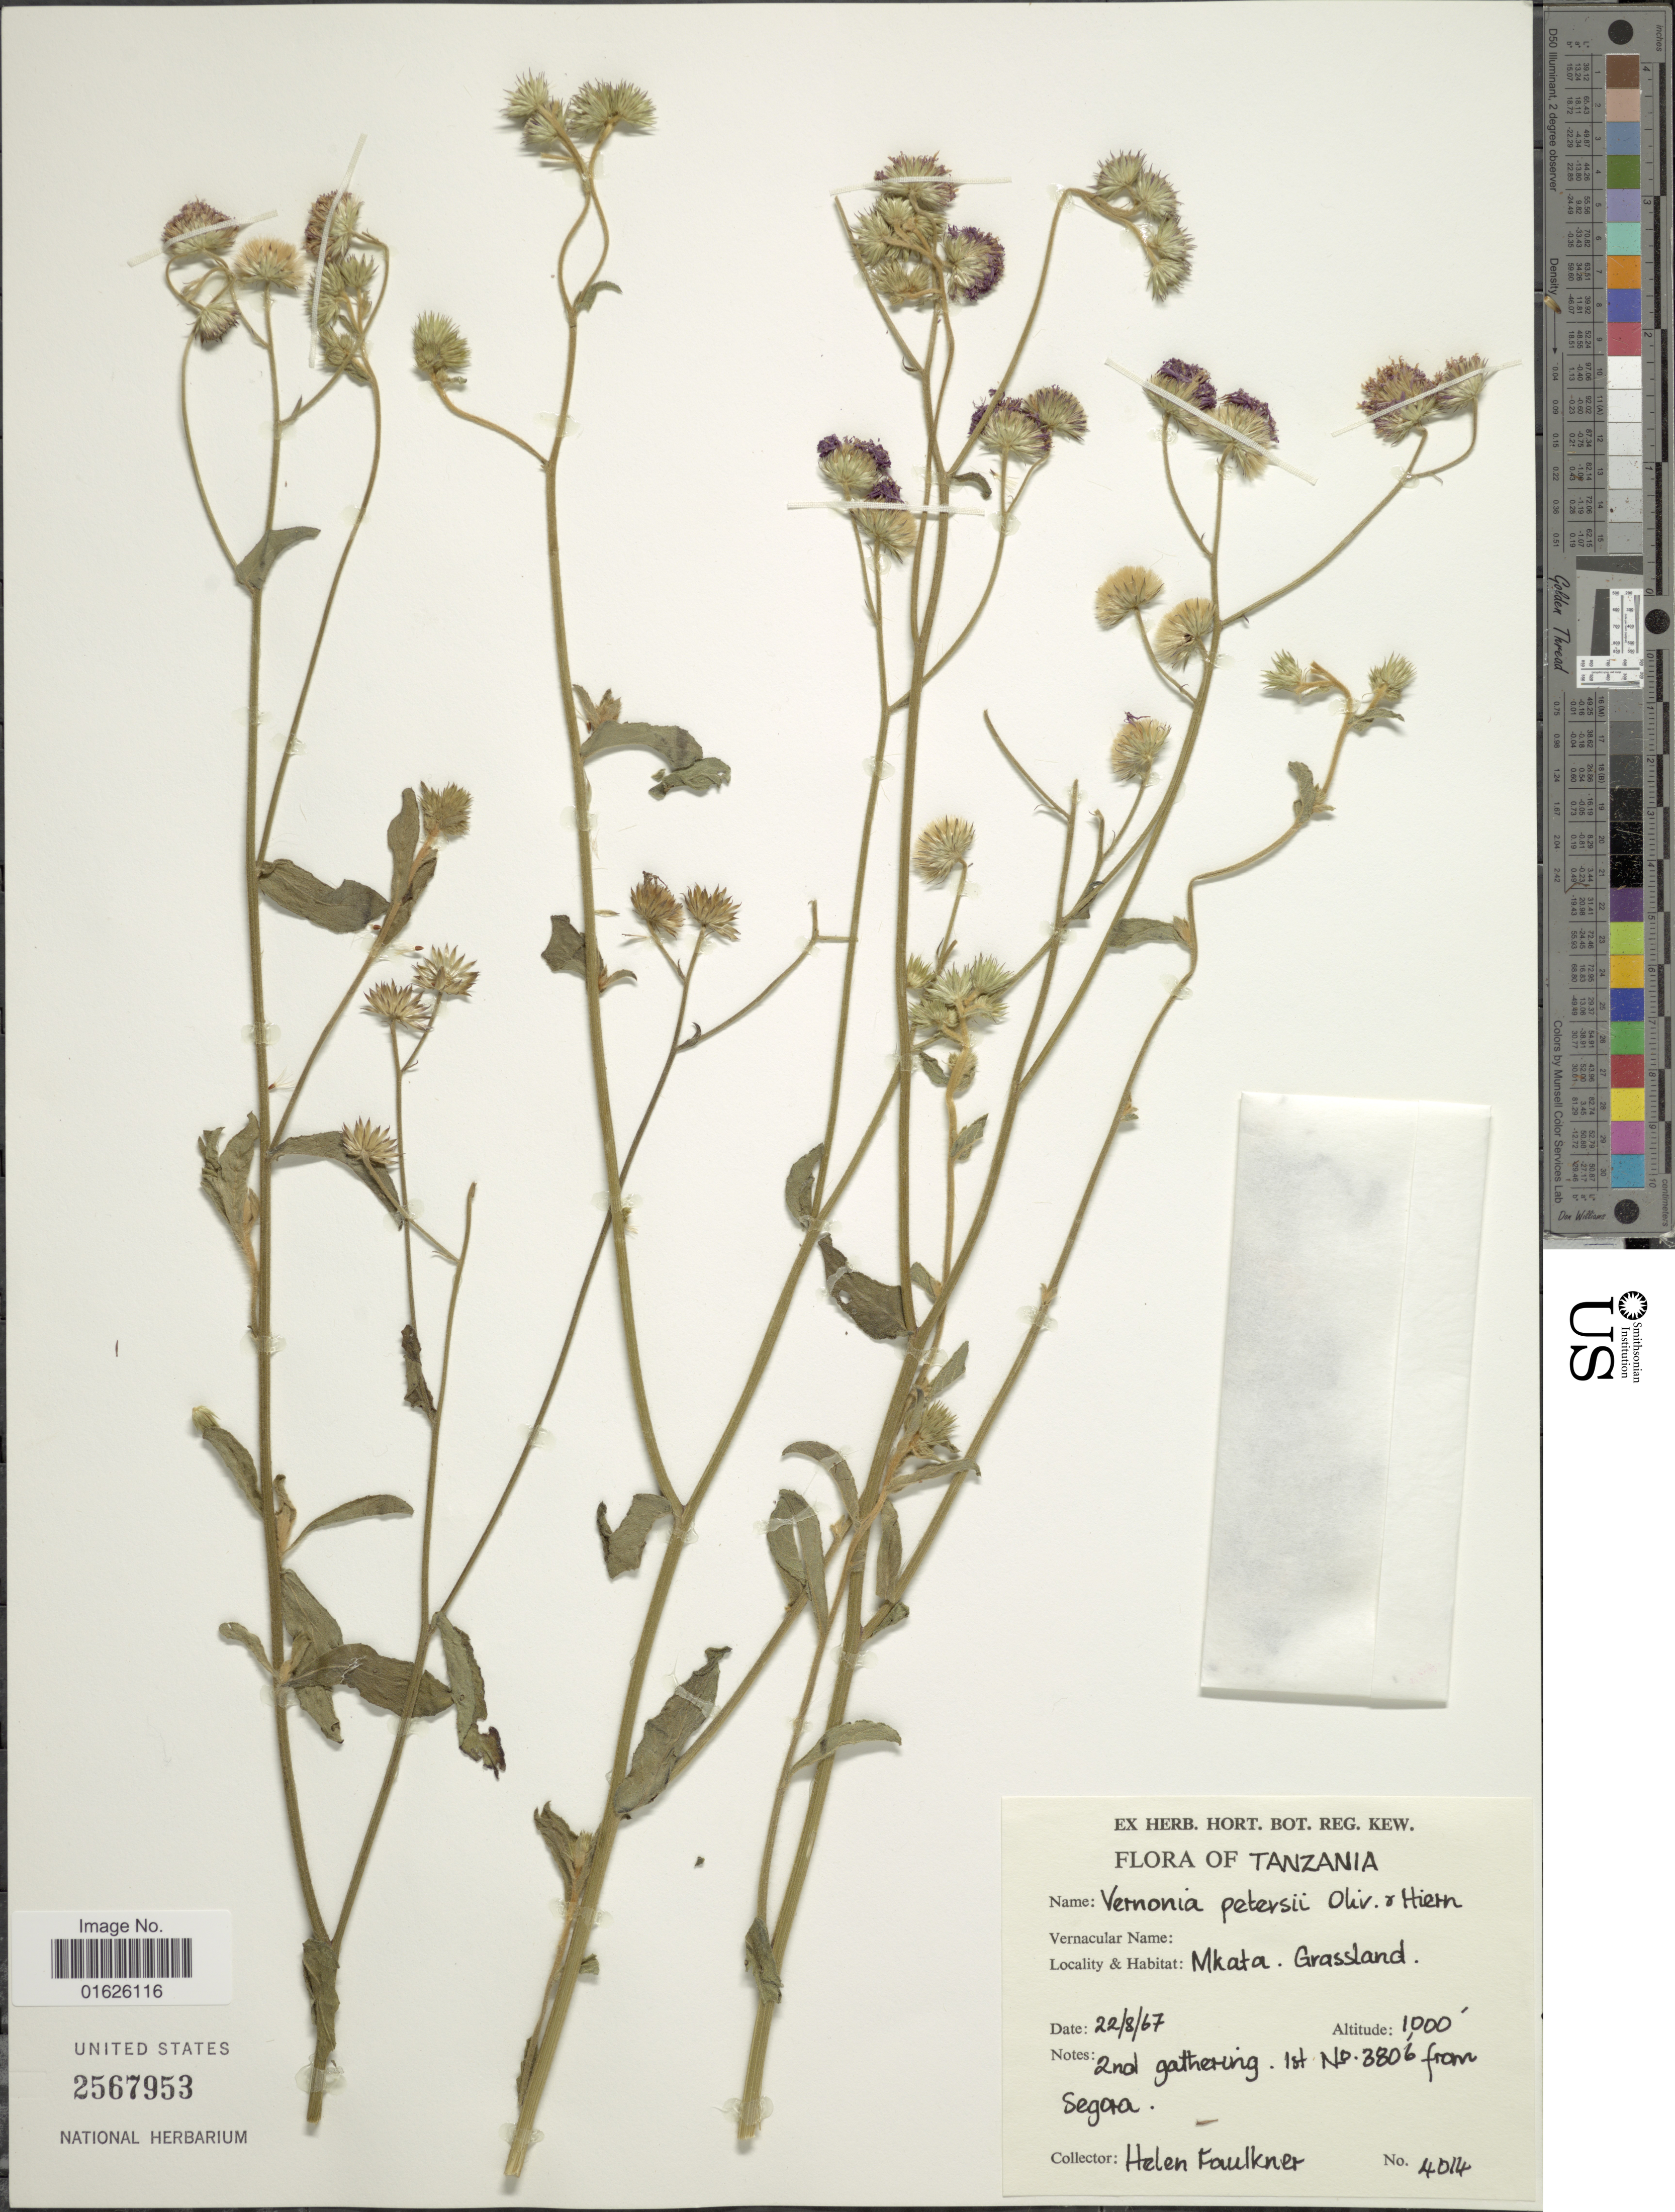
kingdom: Plantae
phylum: Tracheophyta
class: Magnoliopsida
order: Asterales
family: Asteraceae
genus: Vernoniastrum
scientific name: Vernoniastrum latifolium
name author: (Steetz) H. Rob.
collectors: H. Faulkner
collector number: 4014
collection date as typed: Transcribed d/m/y: 22/8/67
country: Tanzania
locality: Mkata, Grassland.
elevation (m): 305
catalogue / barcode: US 2567953